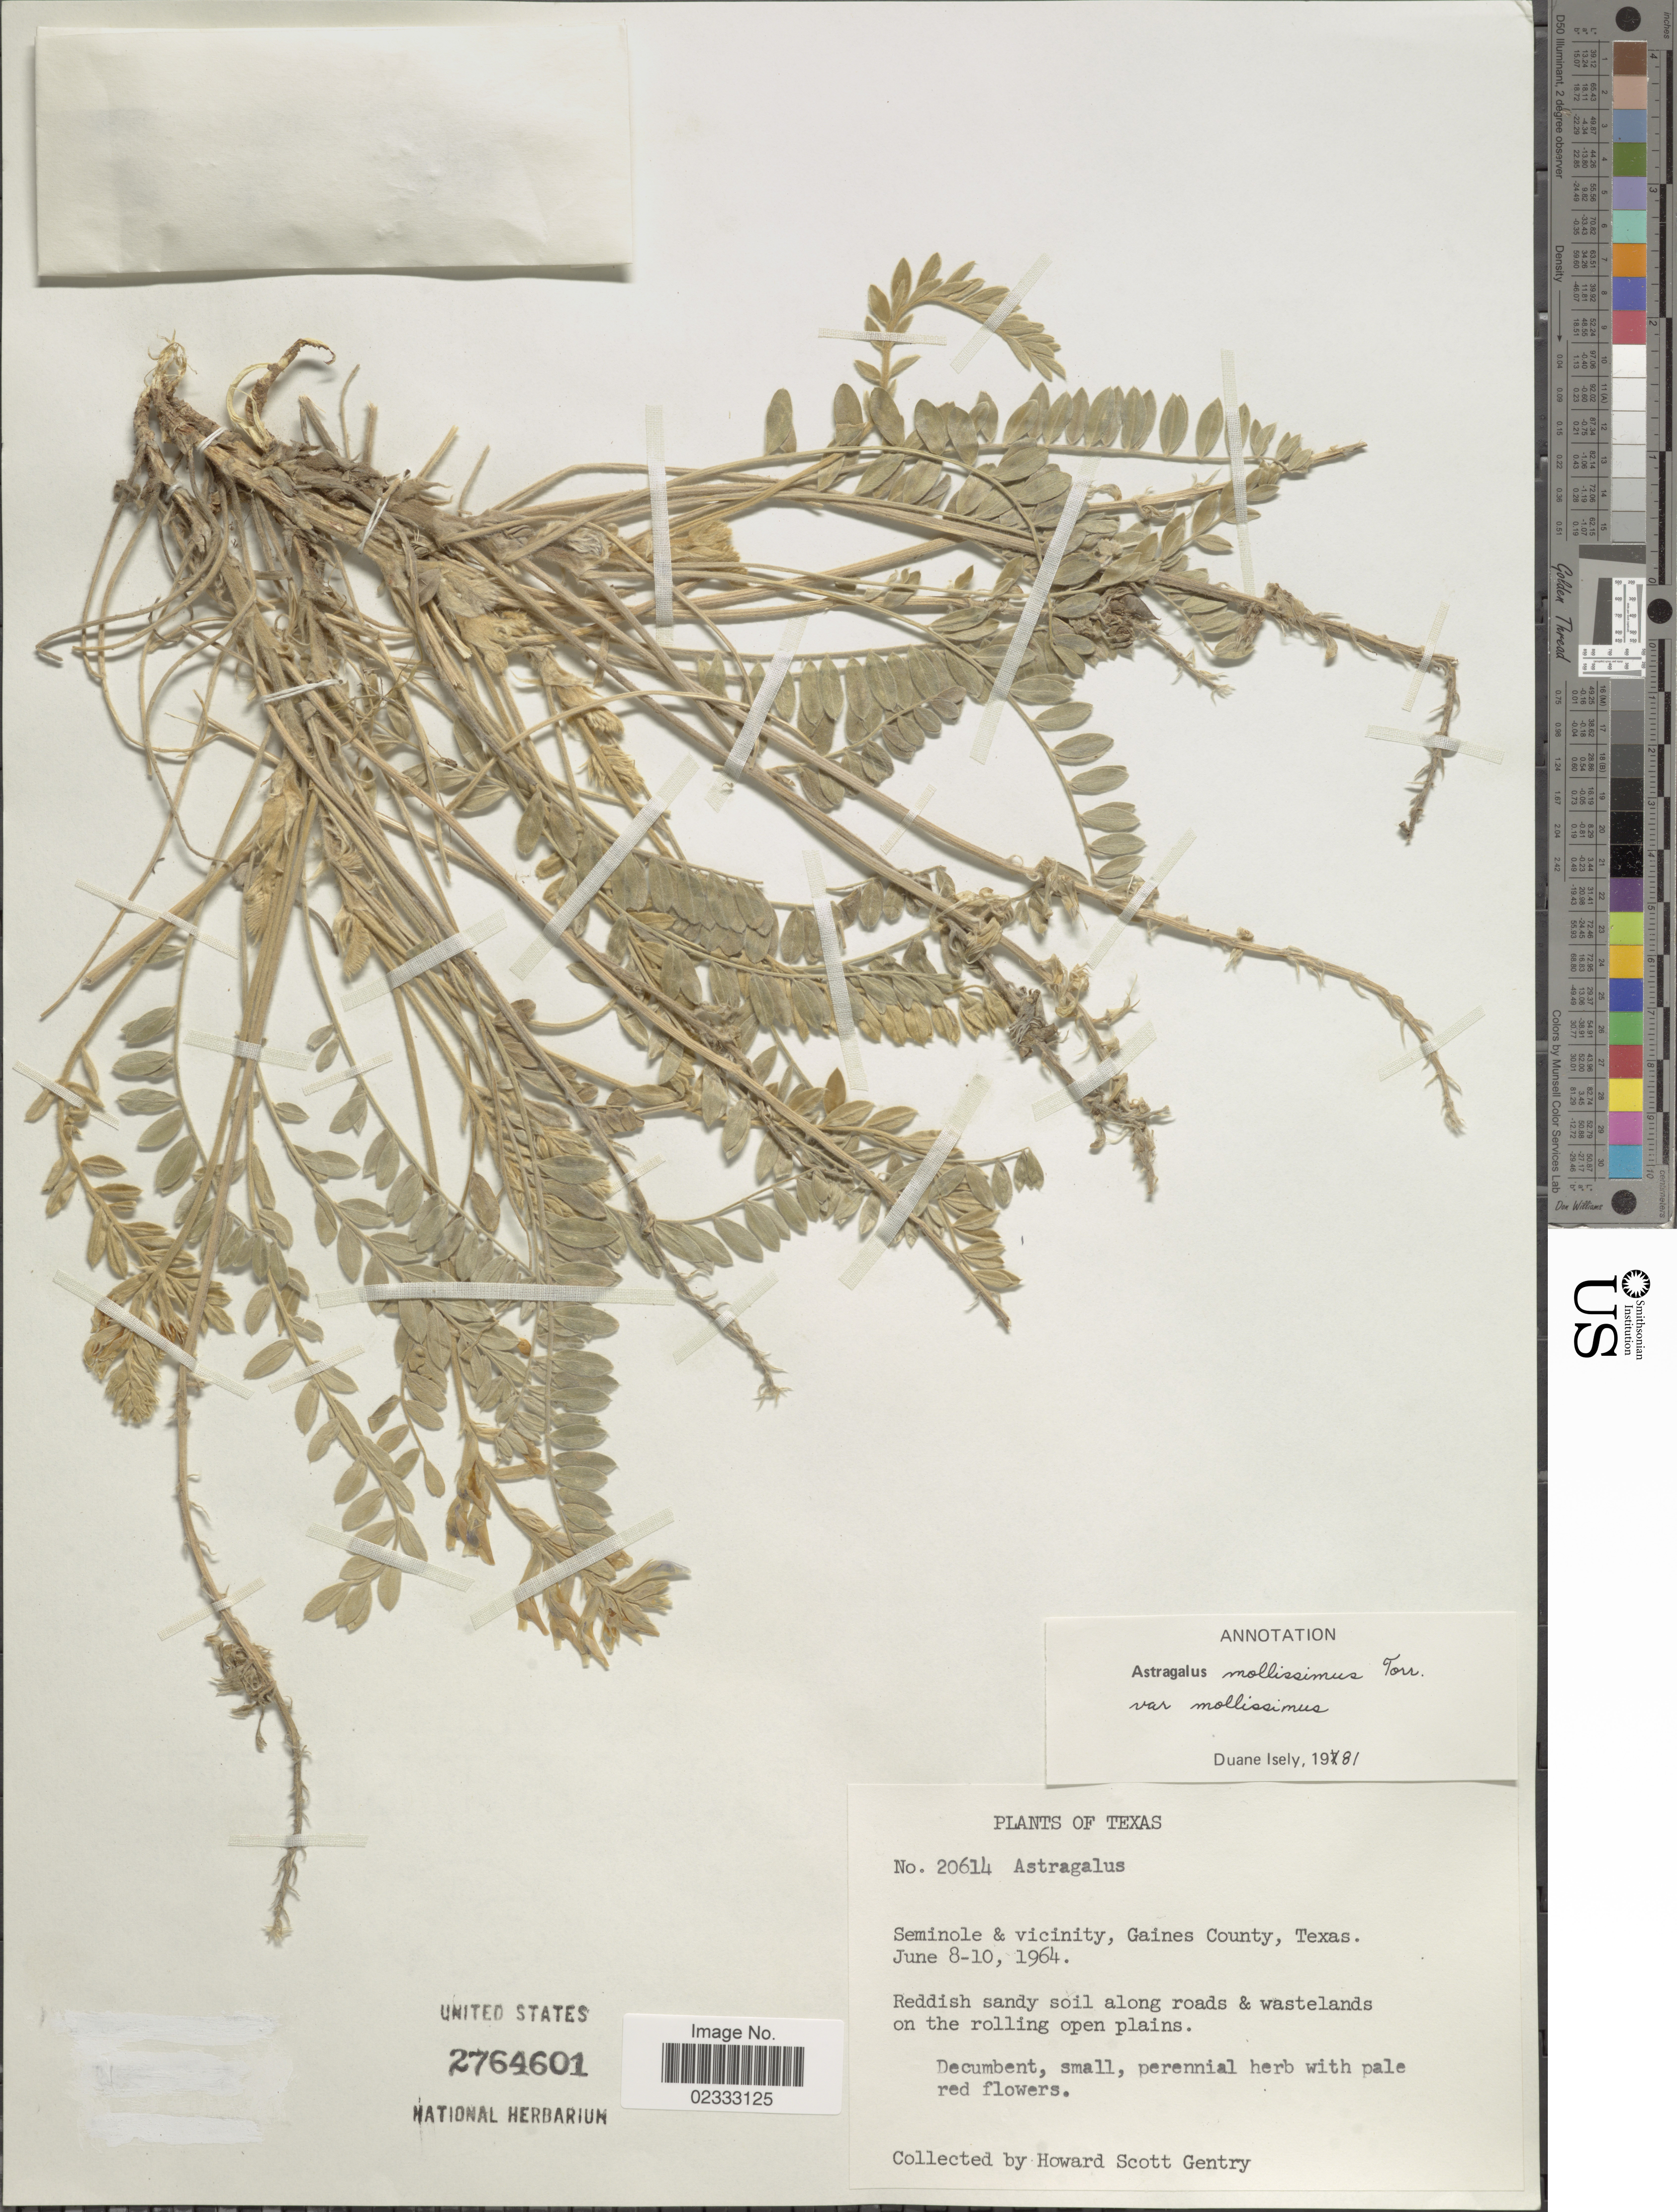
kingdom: Plantae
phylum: Tracheophyta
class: Magnoliopsida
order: Fabales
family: Fabaceae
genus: Astragalus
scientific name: Astragalus mollissimus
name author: Torr.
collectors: H. S. Gentry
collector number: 20614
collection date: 1964-06-08/1964-06-10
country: United States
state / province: Texas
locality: Texas, Seminole & vicinity, Gaines County, Texas.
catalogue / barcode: US 2764601